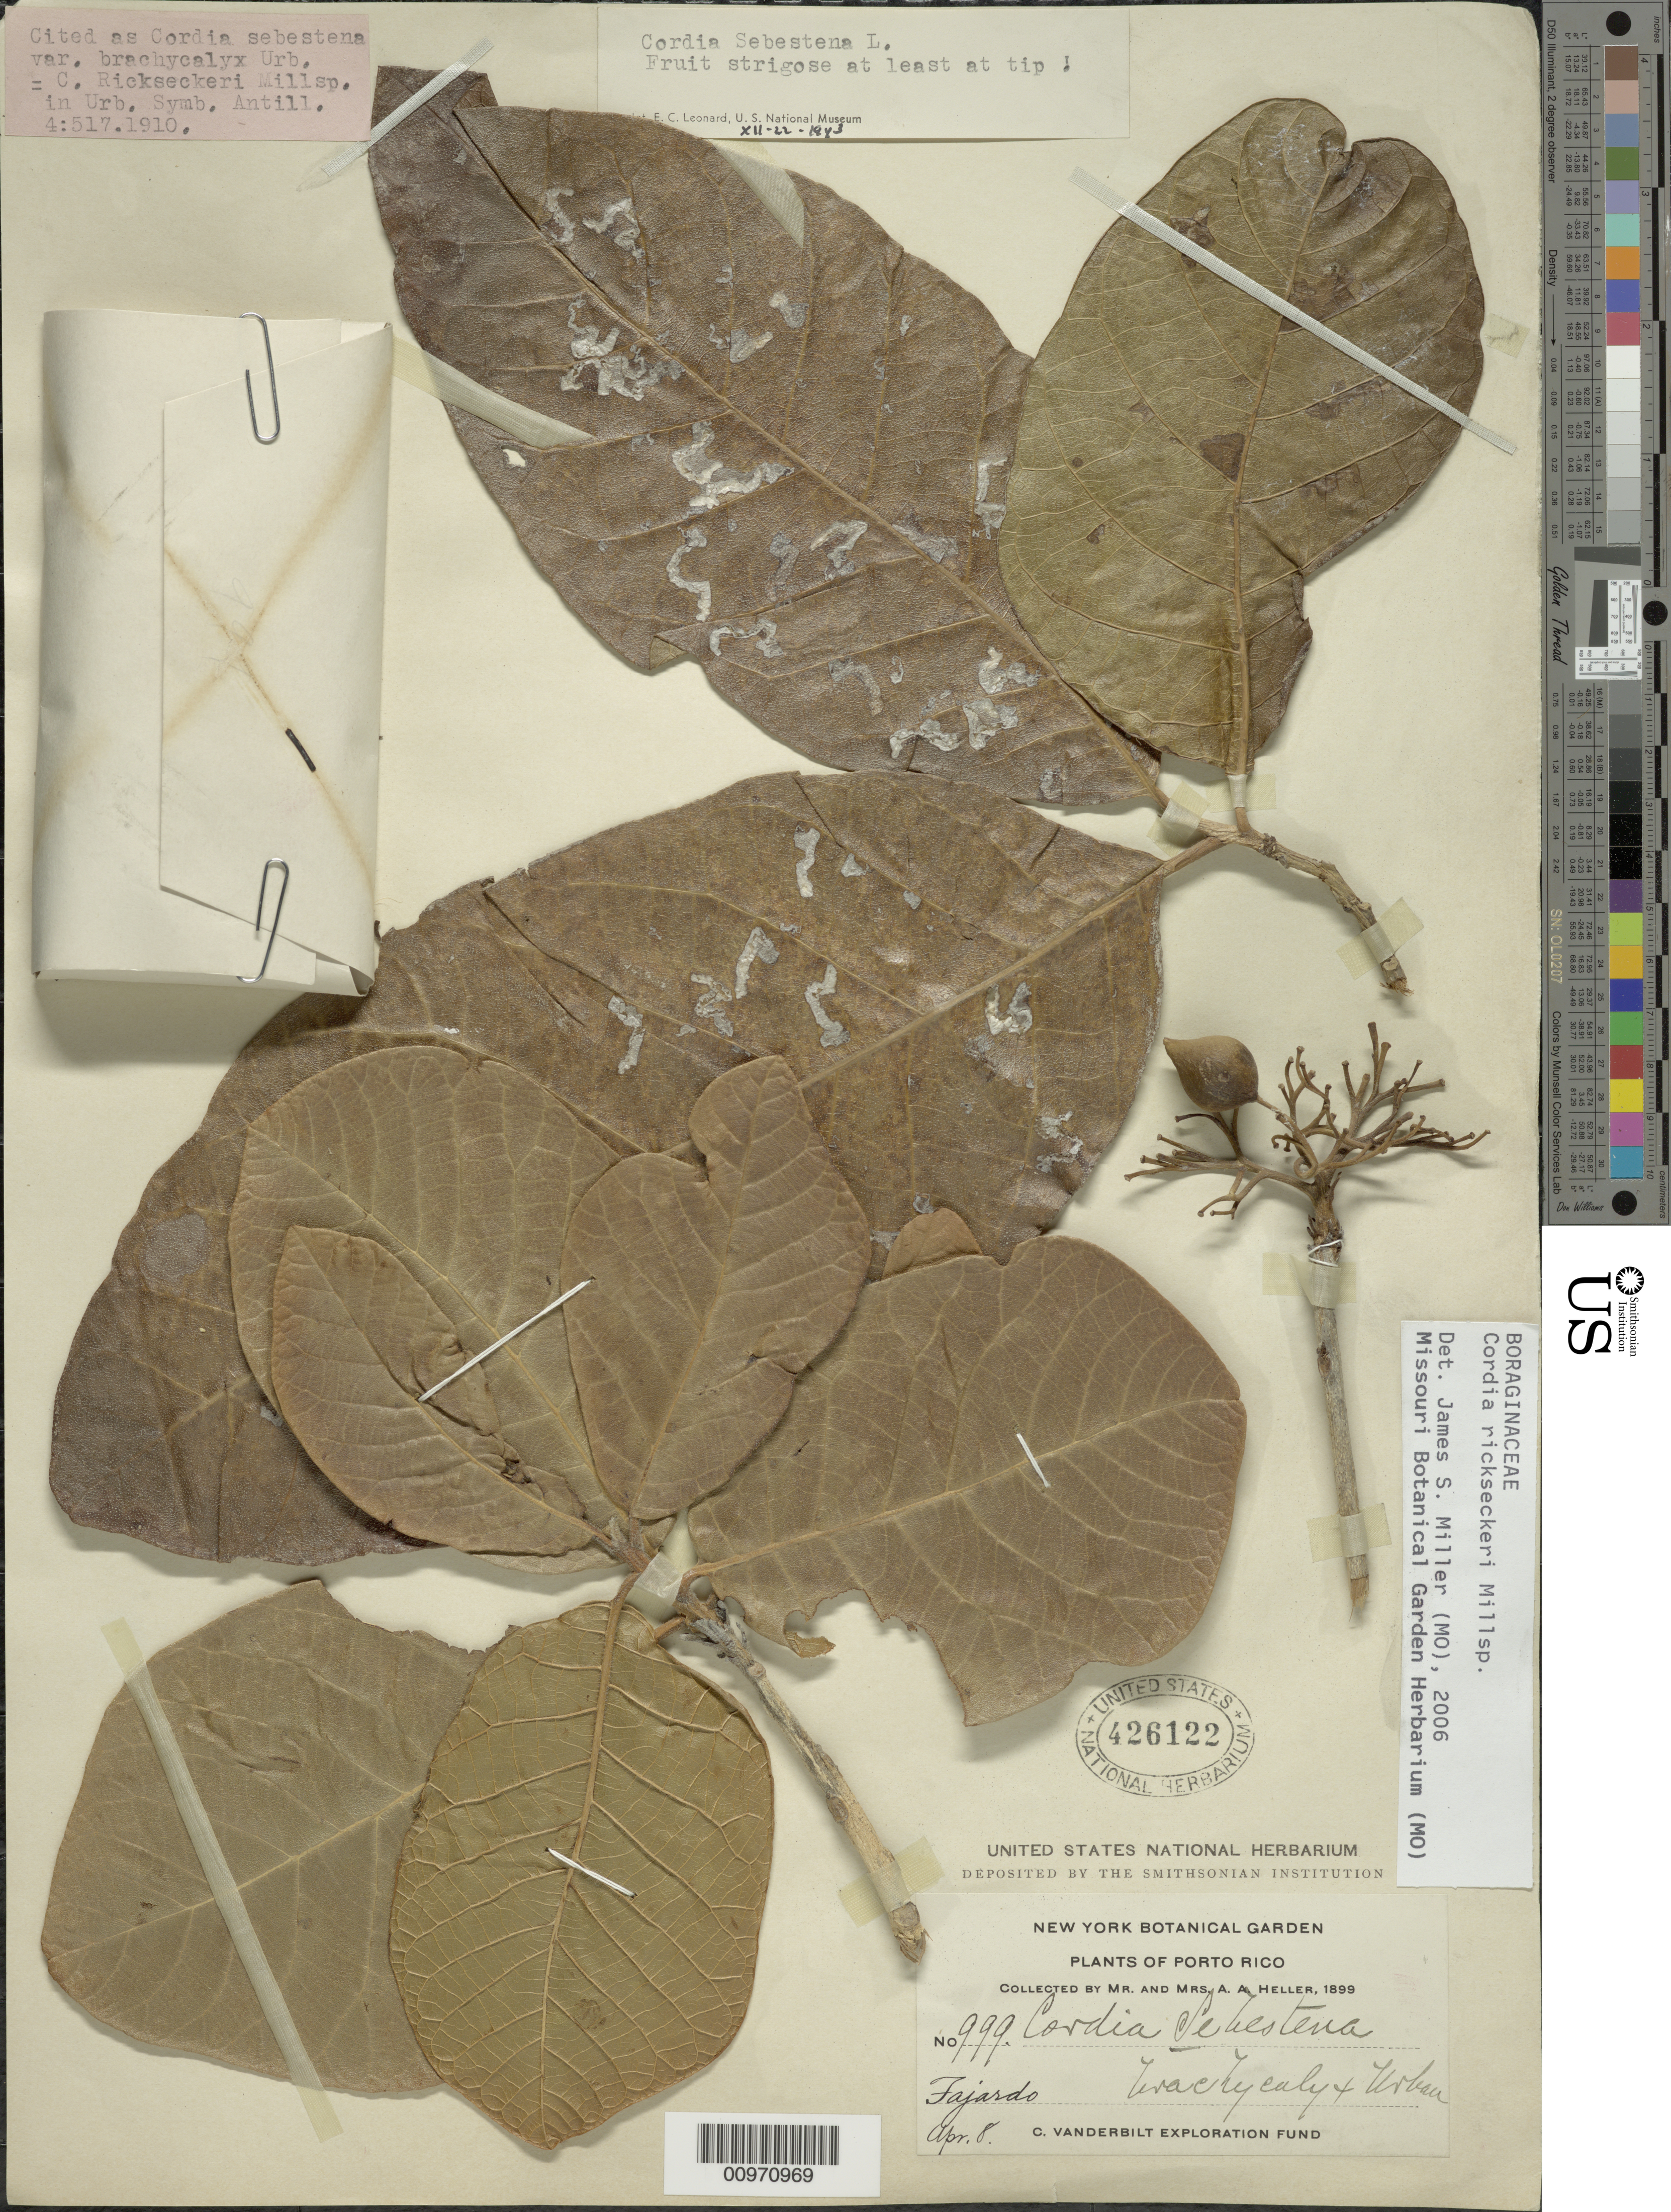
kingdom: Plantae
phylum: Tracheophyta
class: Magnoliopsida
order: Boraginales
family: Cordiaceae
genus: Cordia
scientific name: Cordia rickseckeri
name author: Millsp.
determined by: Miller, James S., (MO), Missouri Botanical Garden (UNITED STATES)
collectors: A. A. Heller & E. G. Heller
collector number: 999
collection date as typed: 08 Apr 1899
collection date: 1899-04-08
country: Puerto Rico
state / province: Fajardo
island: Puerto Rico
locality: Fajardo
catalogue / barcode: US 462122